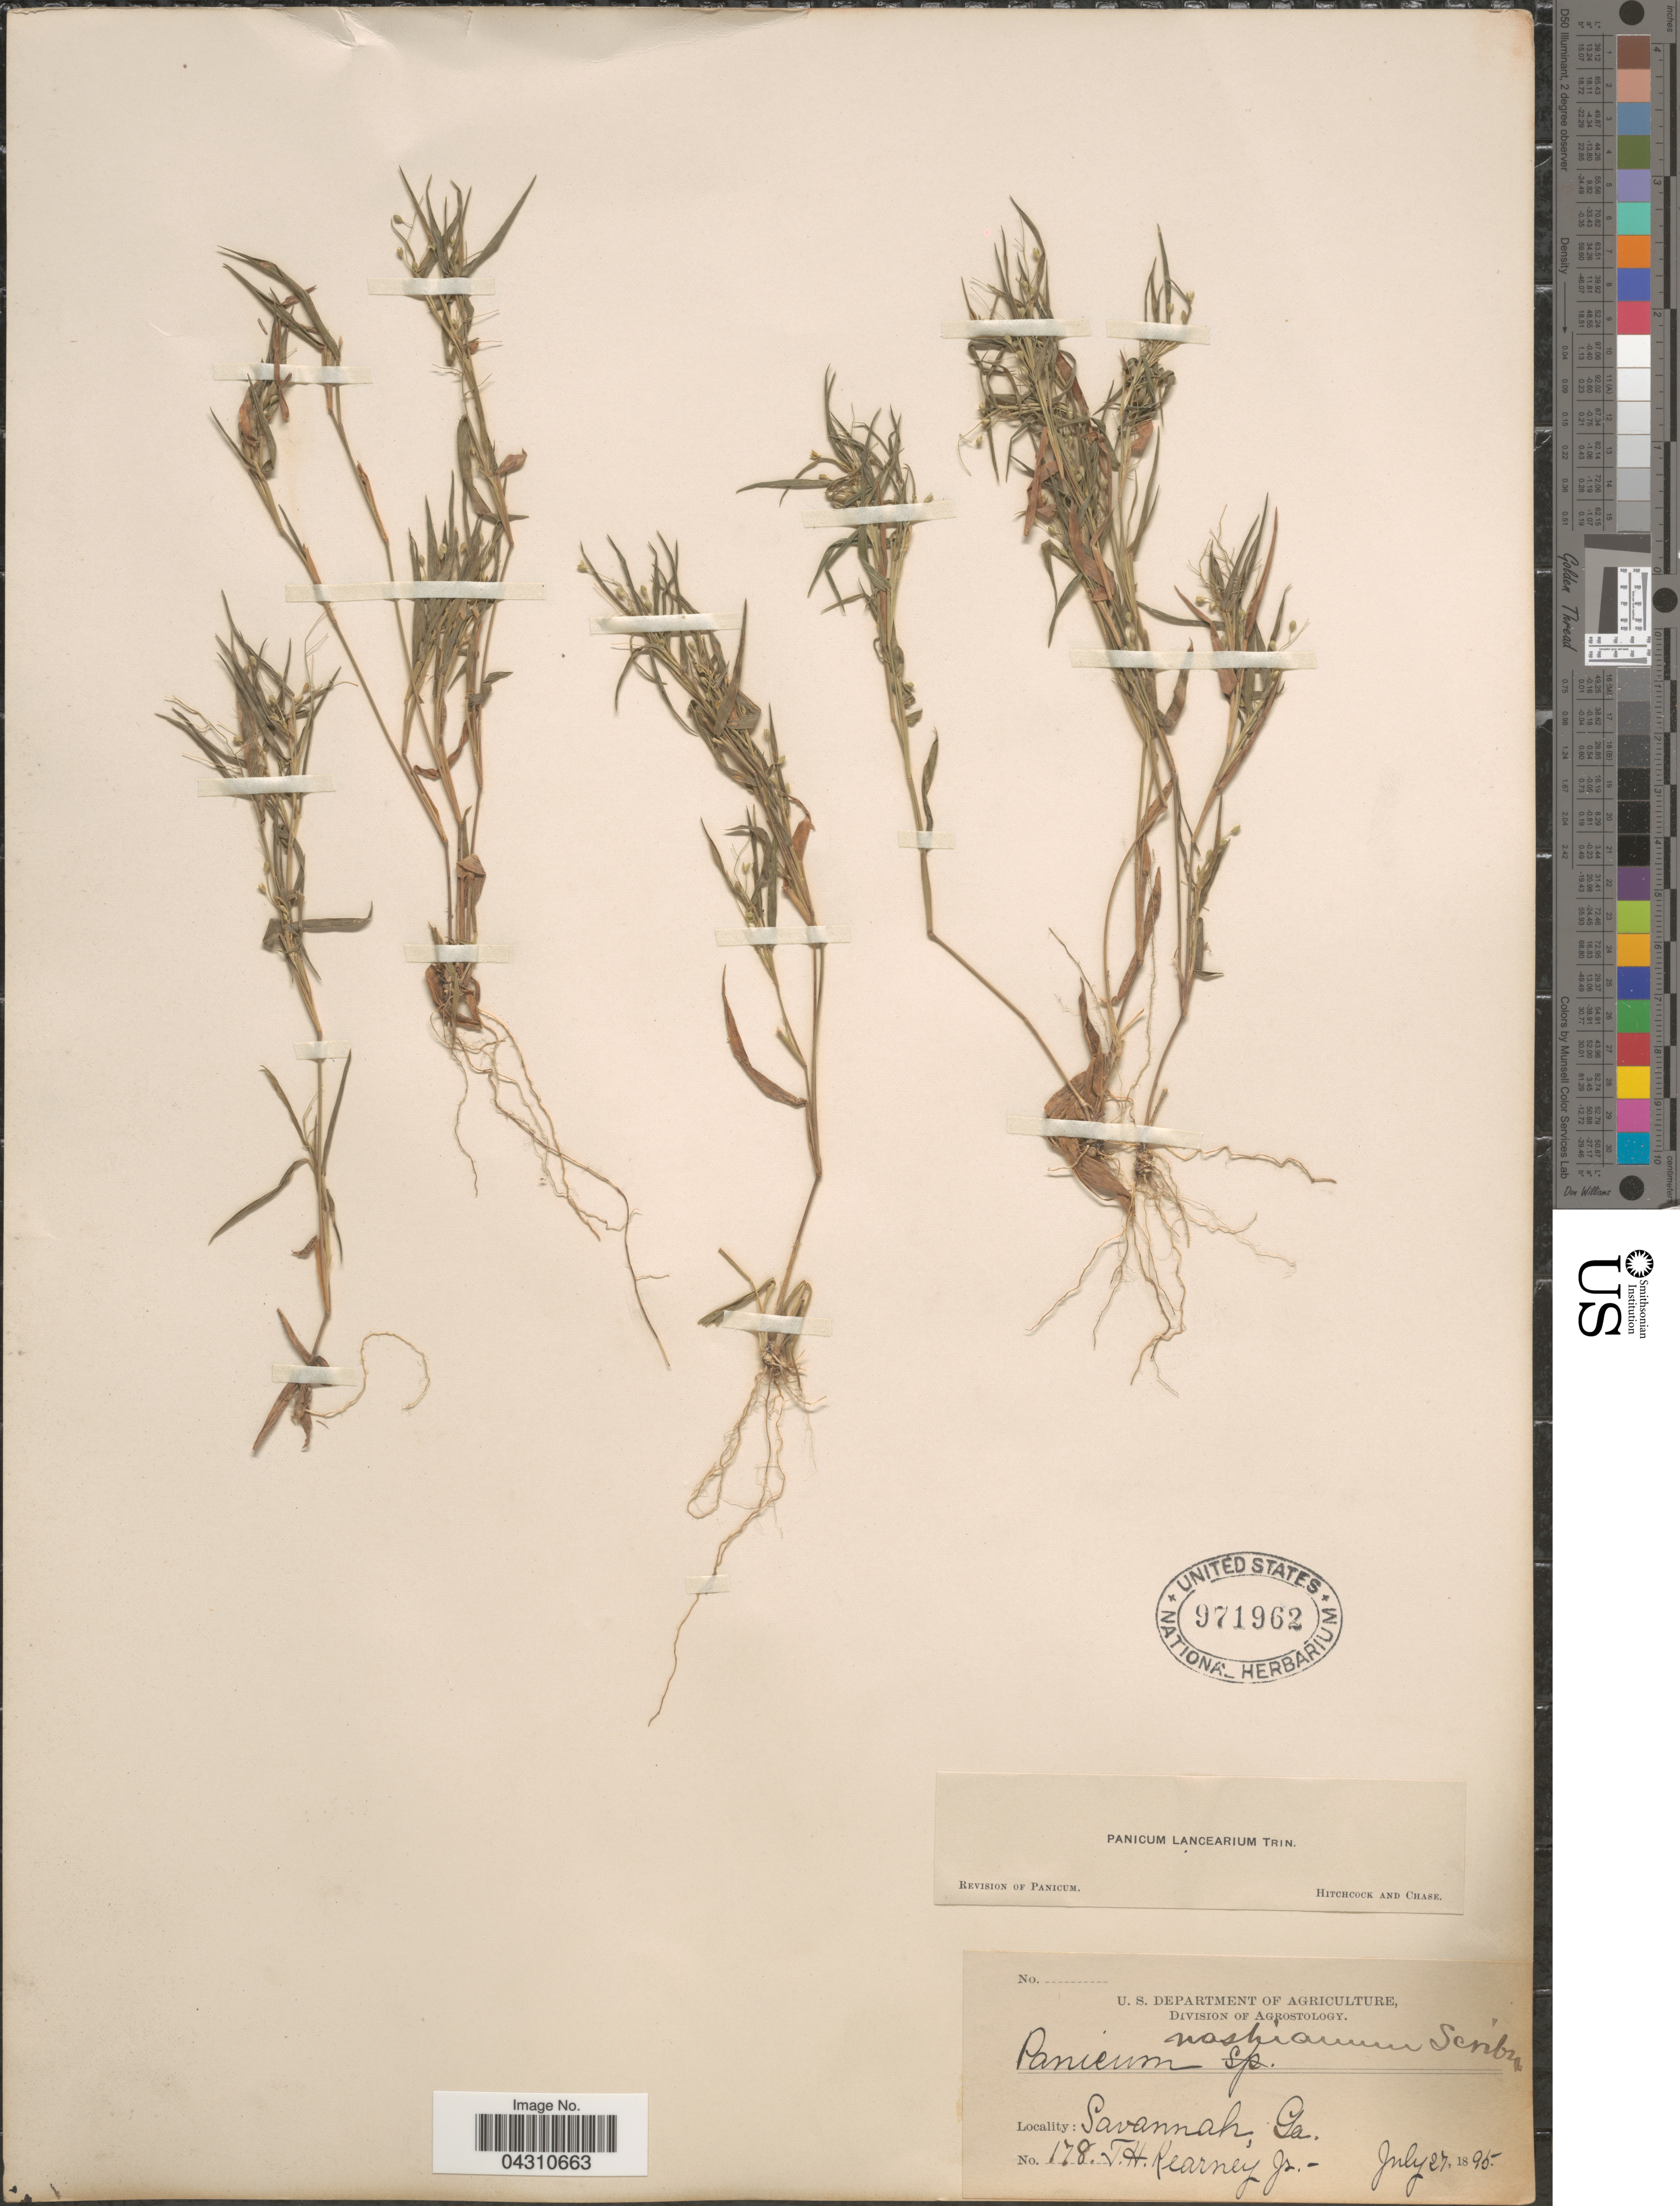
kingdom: Plantae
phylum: Tracheophyta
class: Liliopsida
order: Poales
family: Poaceae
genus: Dichanthelium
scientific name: Dichanthelium portoricense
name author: (Desv. ex Ham.) B.F. Hansen & Wunderlin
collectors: T. H. Kearney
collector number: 178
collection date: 1895-07-27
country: United States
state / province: Georgia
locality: Savannah.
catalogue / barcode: US 971962